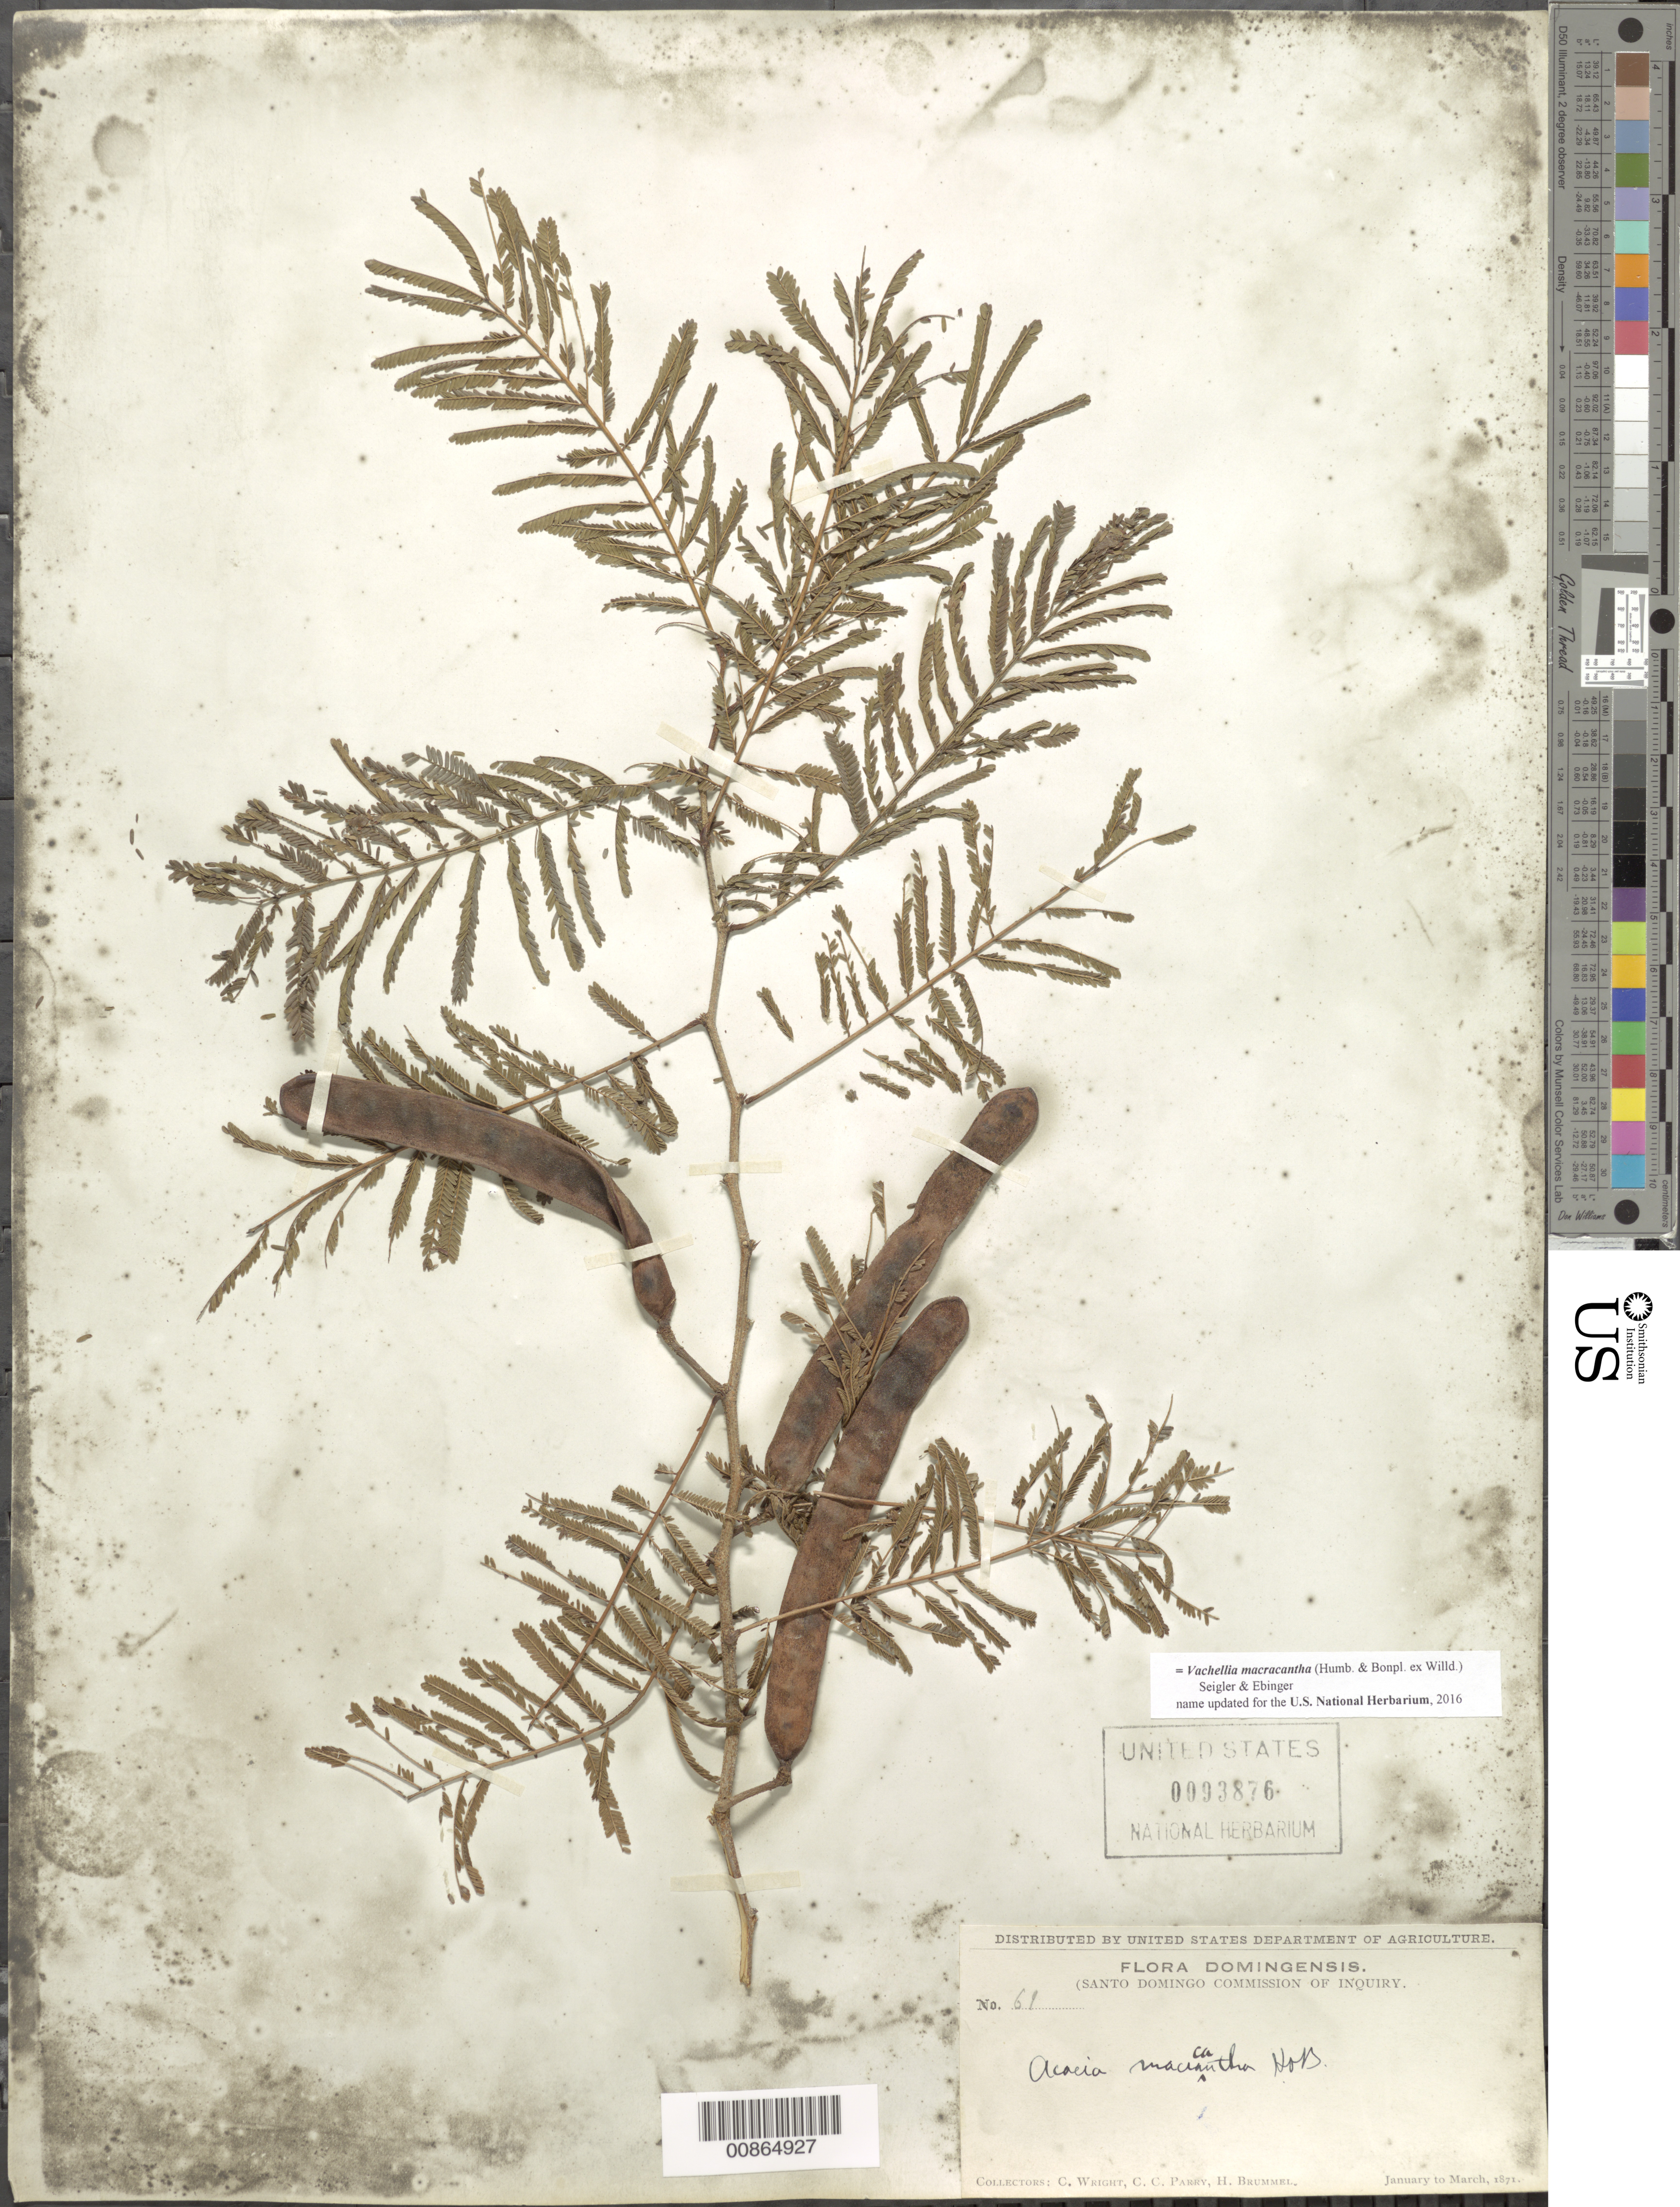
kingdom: Plantae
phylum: Tracheophyta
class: Magnoliopsida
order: Fabales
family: Fabaceae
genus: Vachellia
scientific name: Vachellia macracantha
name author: (Humb. & Bonpl. ex Willd.) Seigler & Ebinger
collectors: C. Wright, C. C. Parry & H. Brummel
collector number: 61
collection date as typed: Jan 1871 to -- Mar 1871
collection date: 1871-01/1871-03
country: Dominican Republic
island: Hispaniola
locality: Dominican Republic.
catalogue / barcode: US 93876